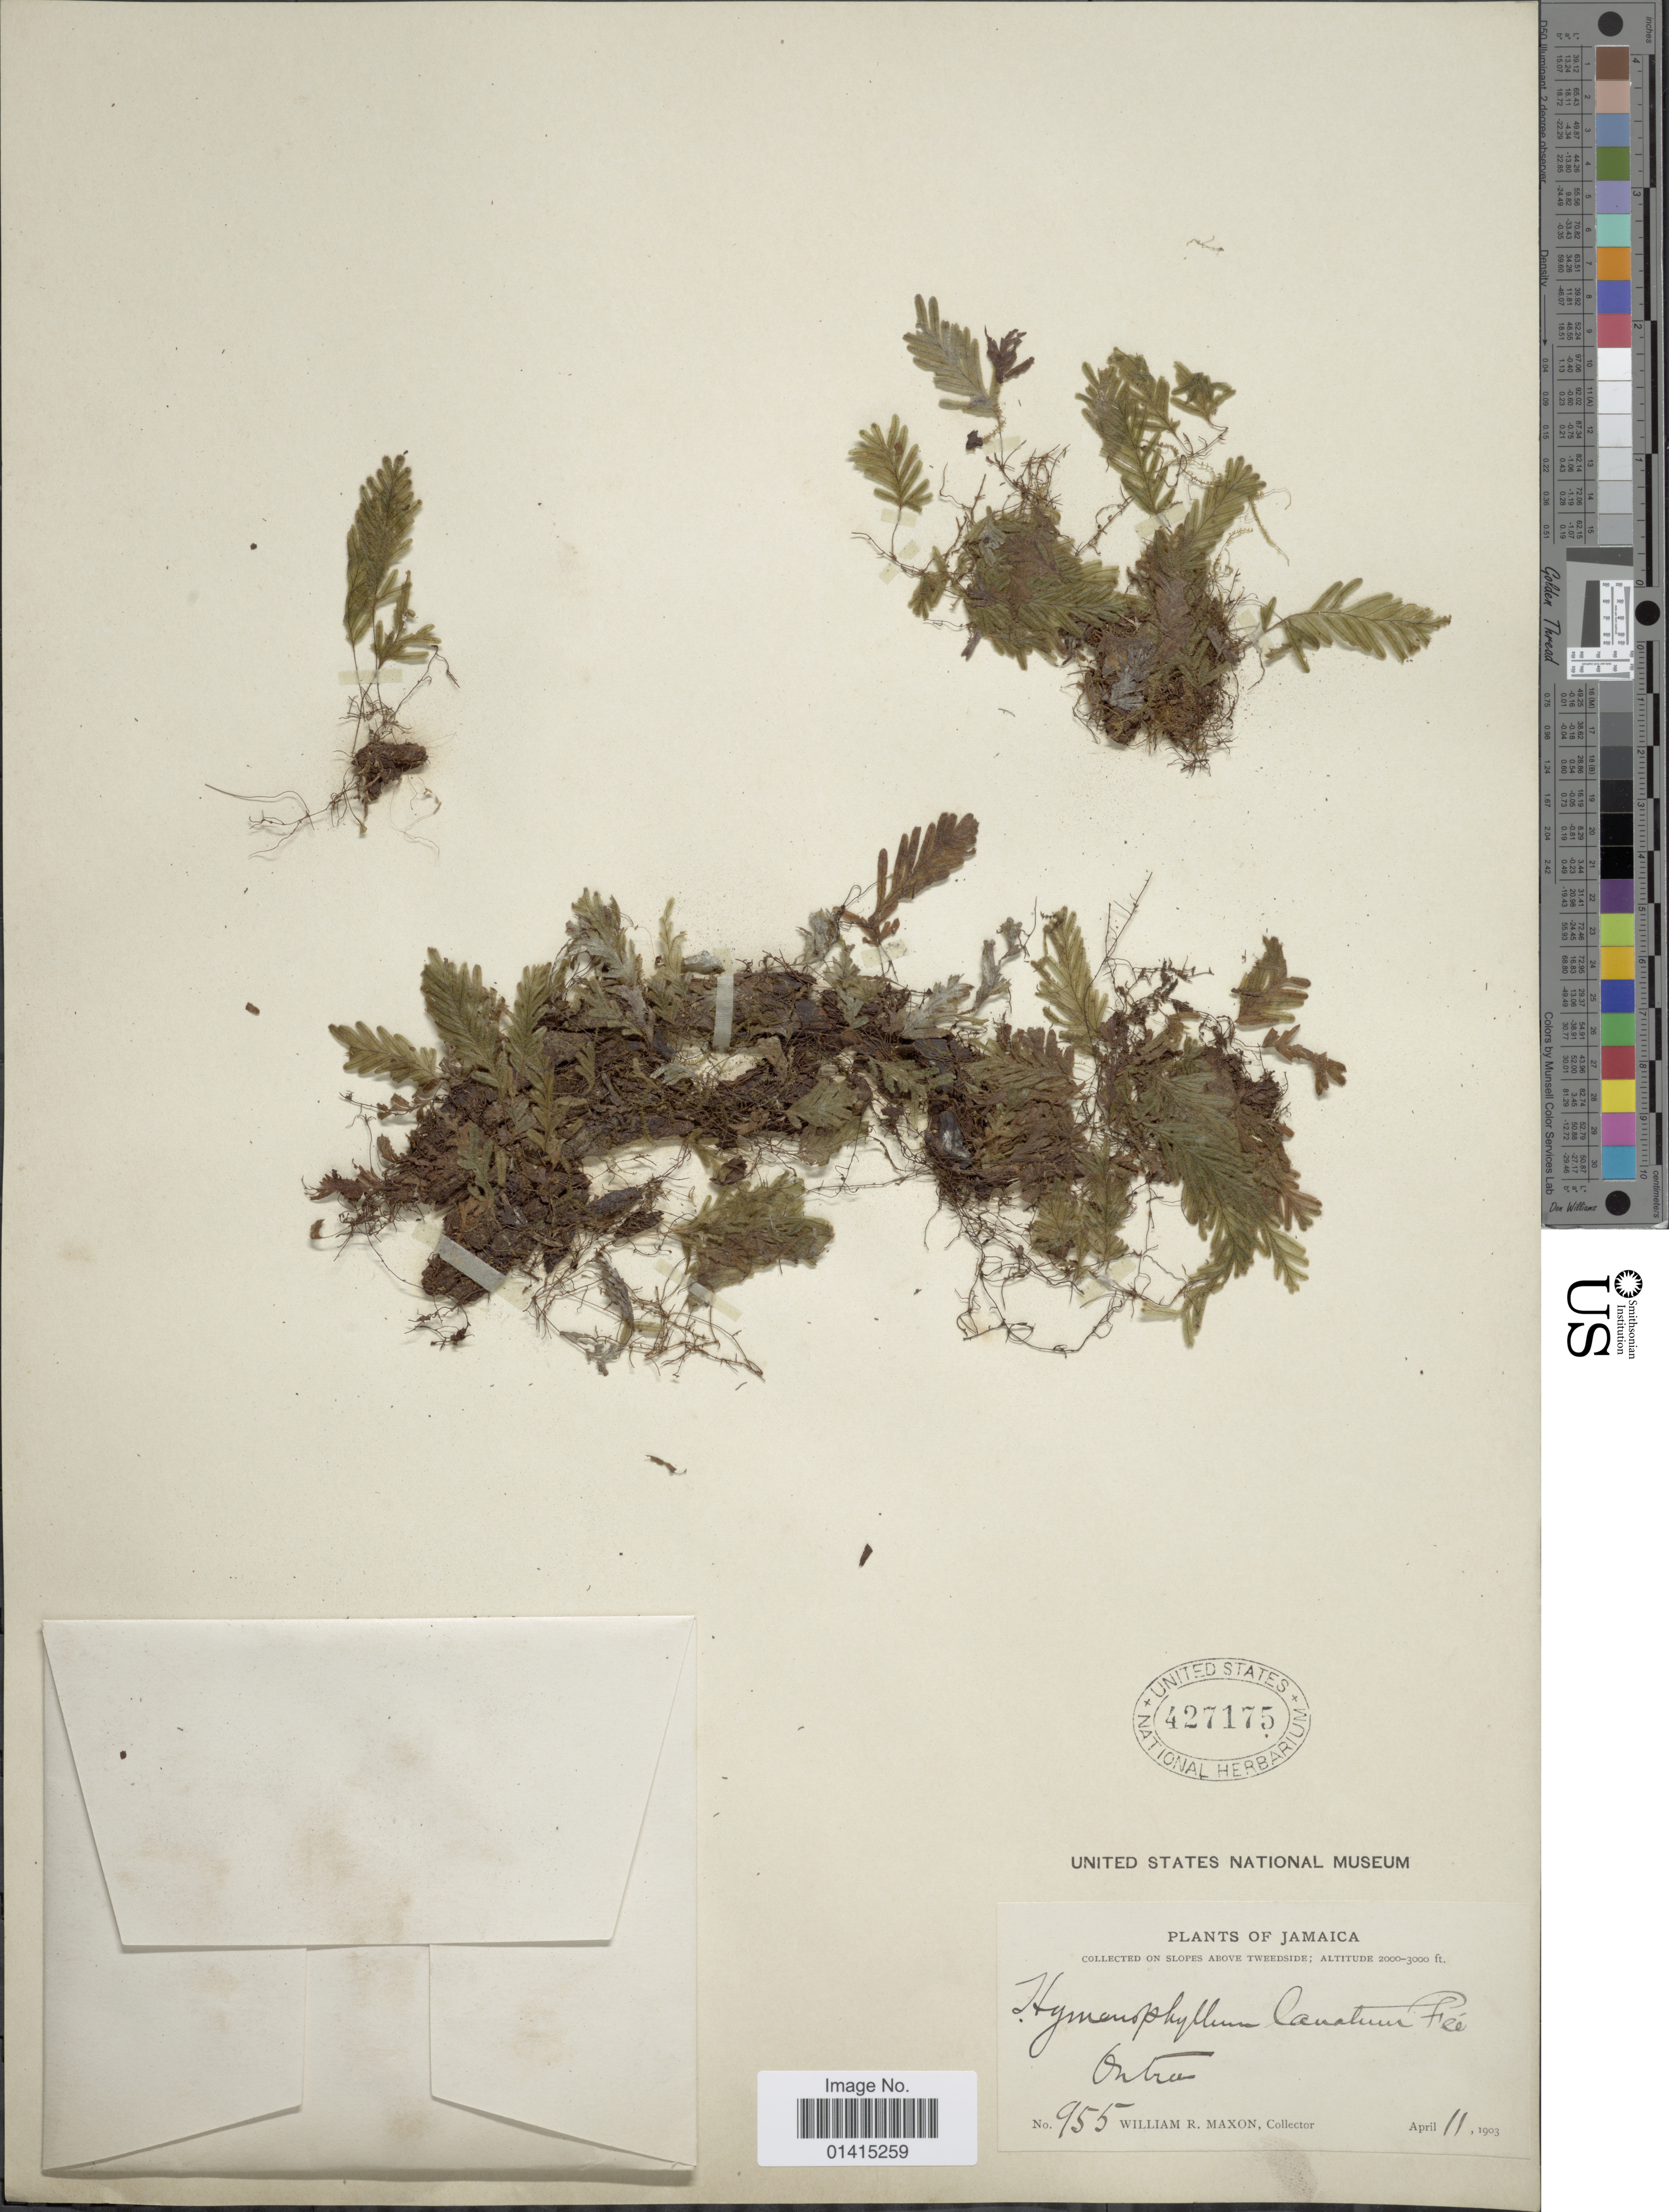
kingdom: Plantae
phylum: Tracheophyta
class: Polypodiopsida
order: Hymenophyllales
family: Hymenophyllaceae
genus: Hymenophyllum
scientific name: Hymenophyllum lanatum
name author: Fée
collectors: W. R. Maxon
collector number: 955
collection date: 1903-04-11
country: Jamaica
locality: Slopes above Tweedside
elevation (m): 610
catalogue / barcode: US 427175